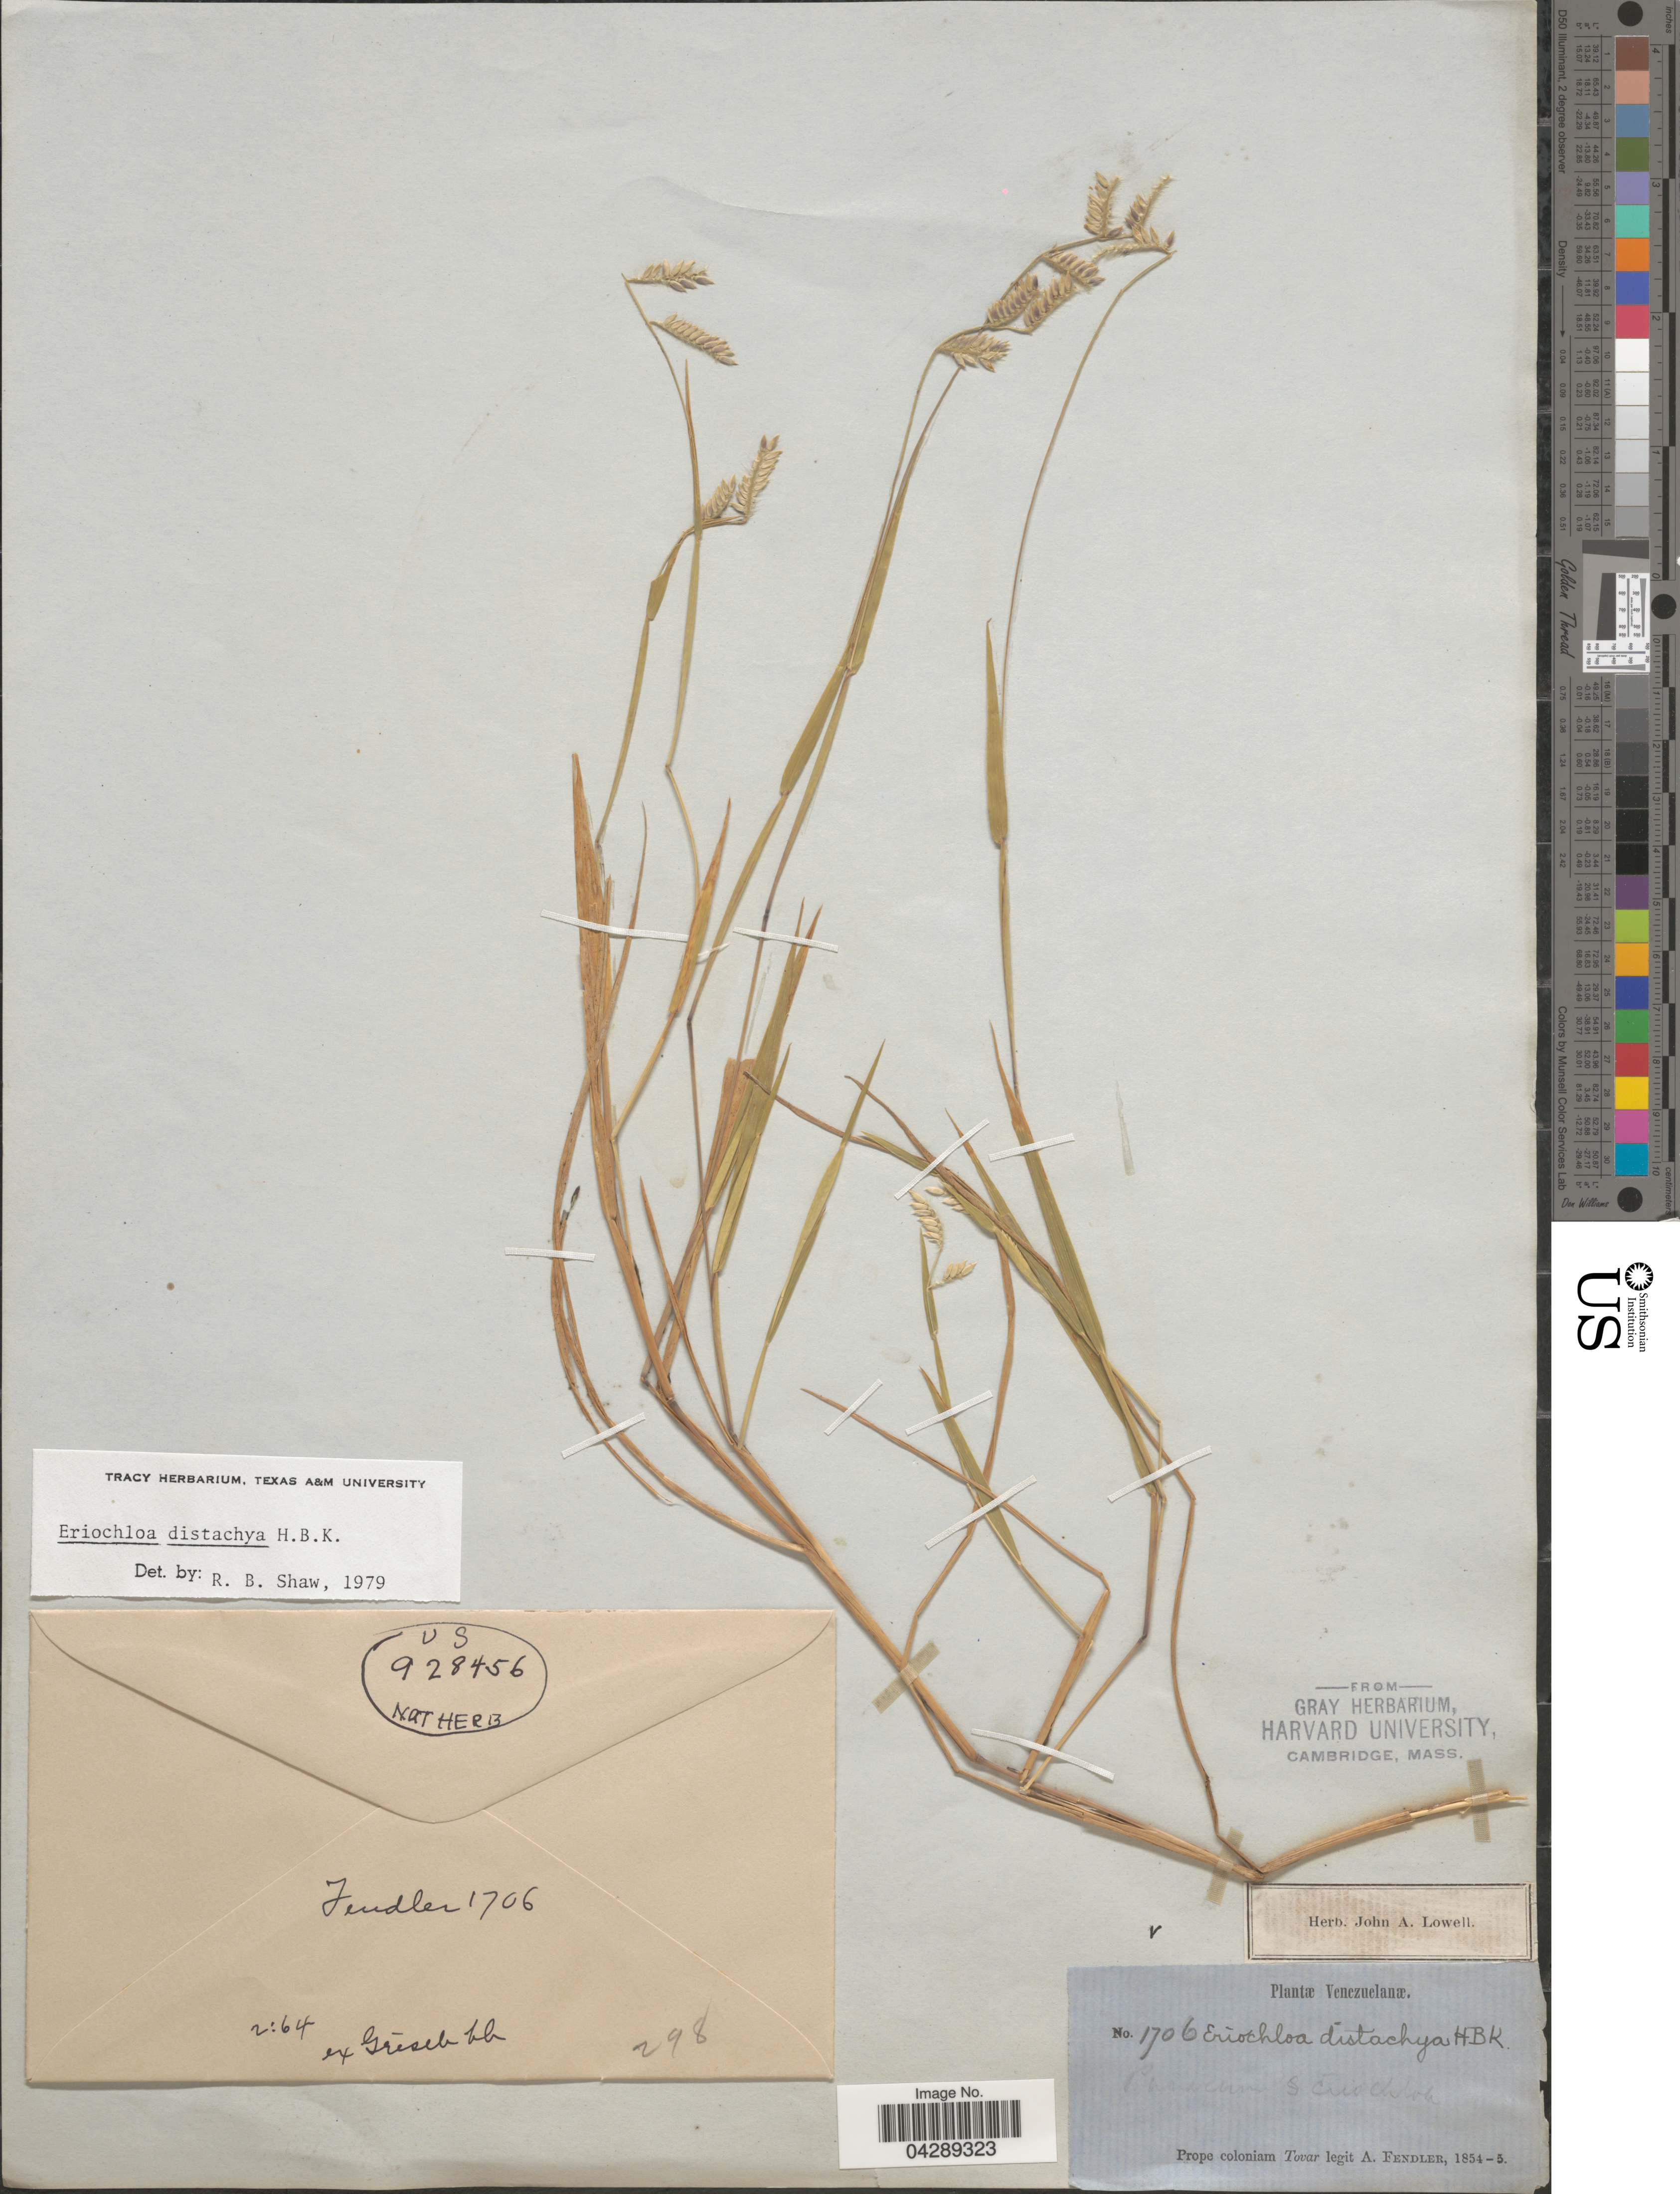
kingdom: Plantae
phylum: Tracheophyta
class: Liliopsida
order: Poales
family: Poaceae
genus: Eriochloa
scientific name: Eriochloa distachya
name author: Kunth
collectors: A. Fendler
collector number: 1706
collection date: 1854/1855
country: Venezuela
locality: Prope coloniam Tovar.